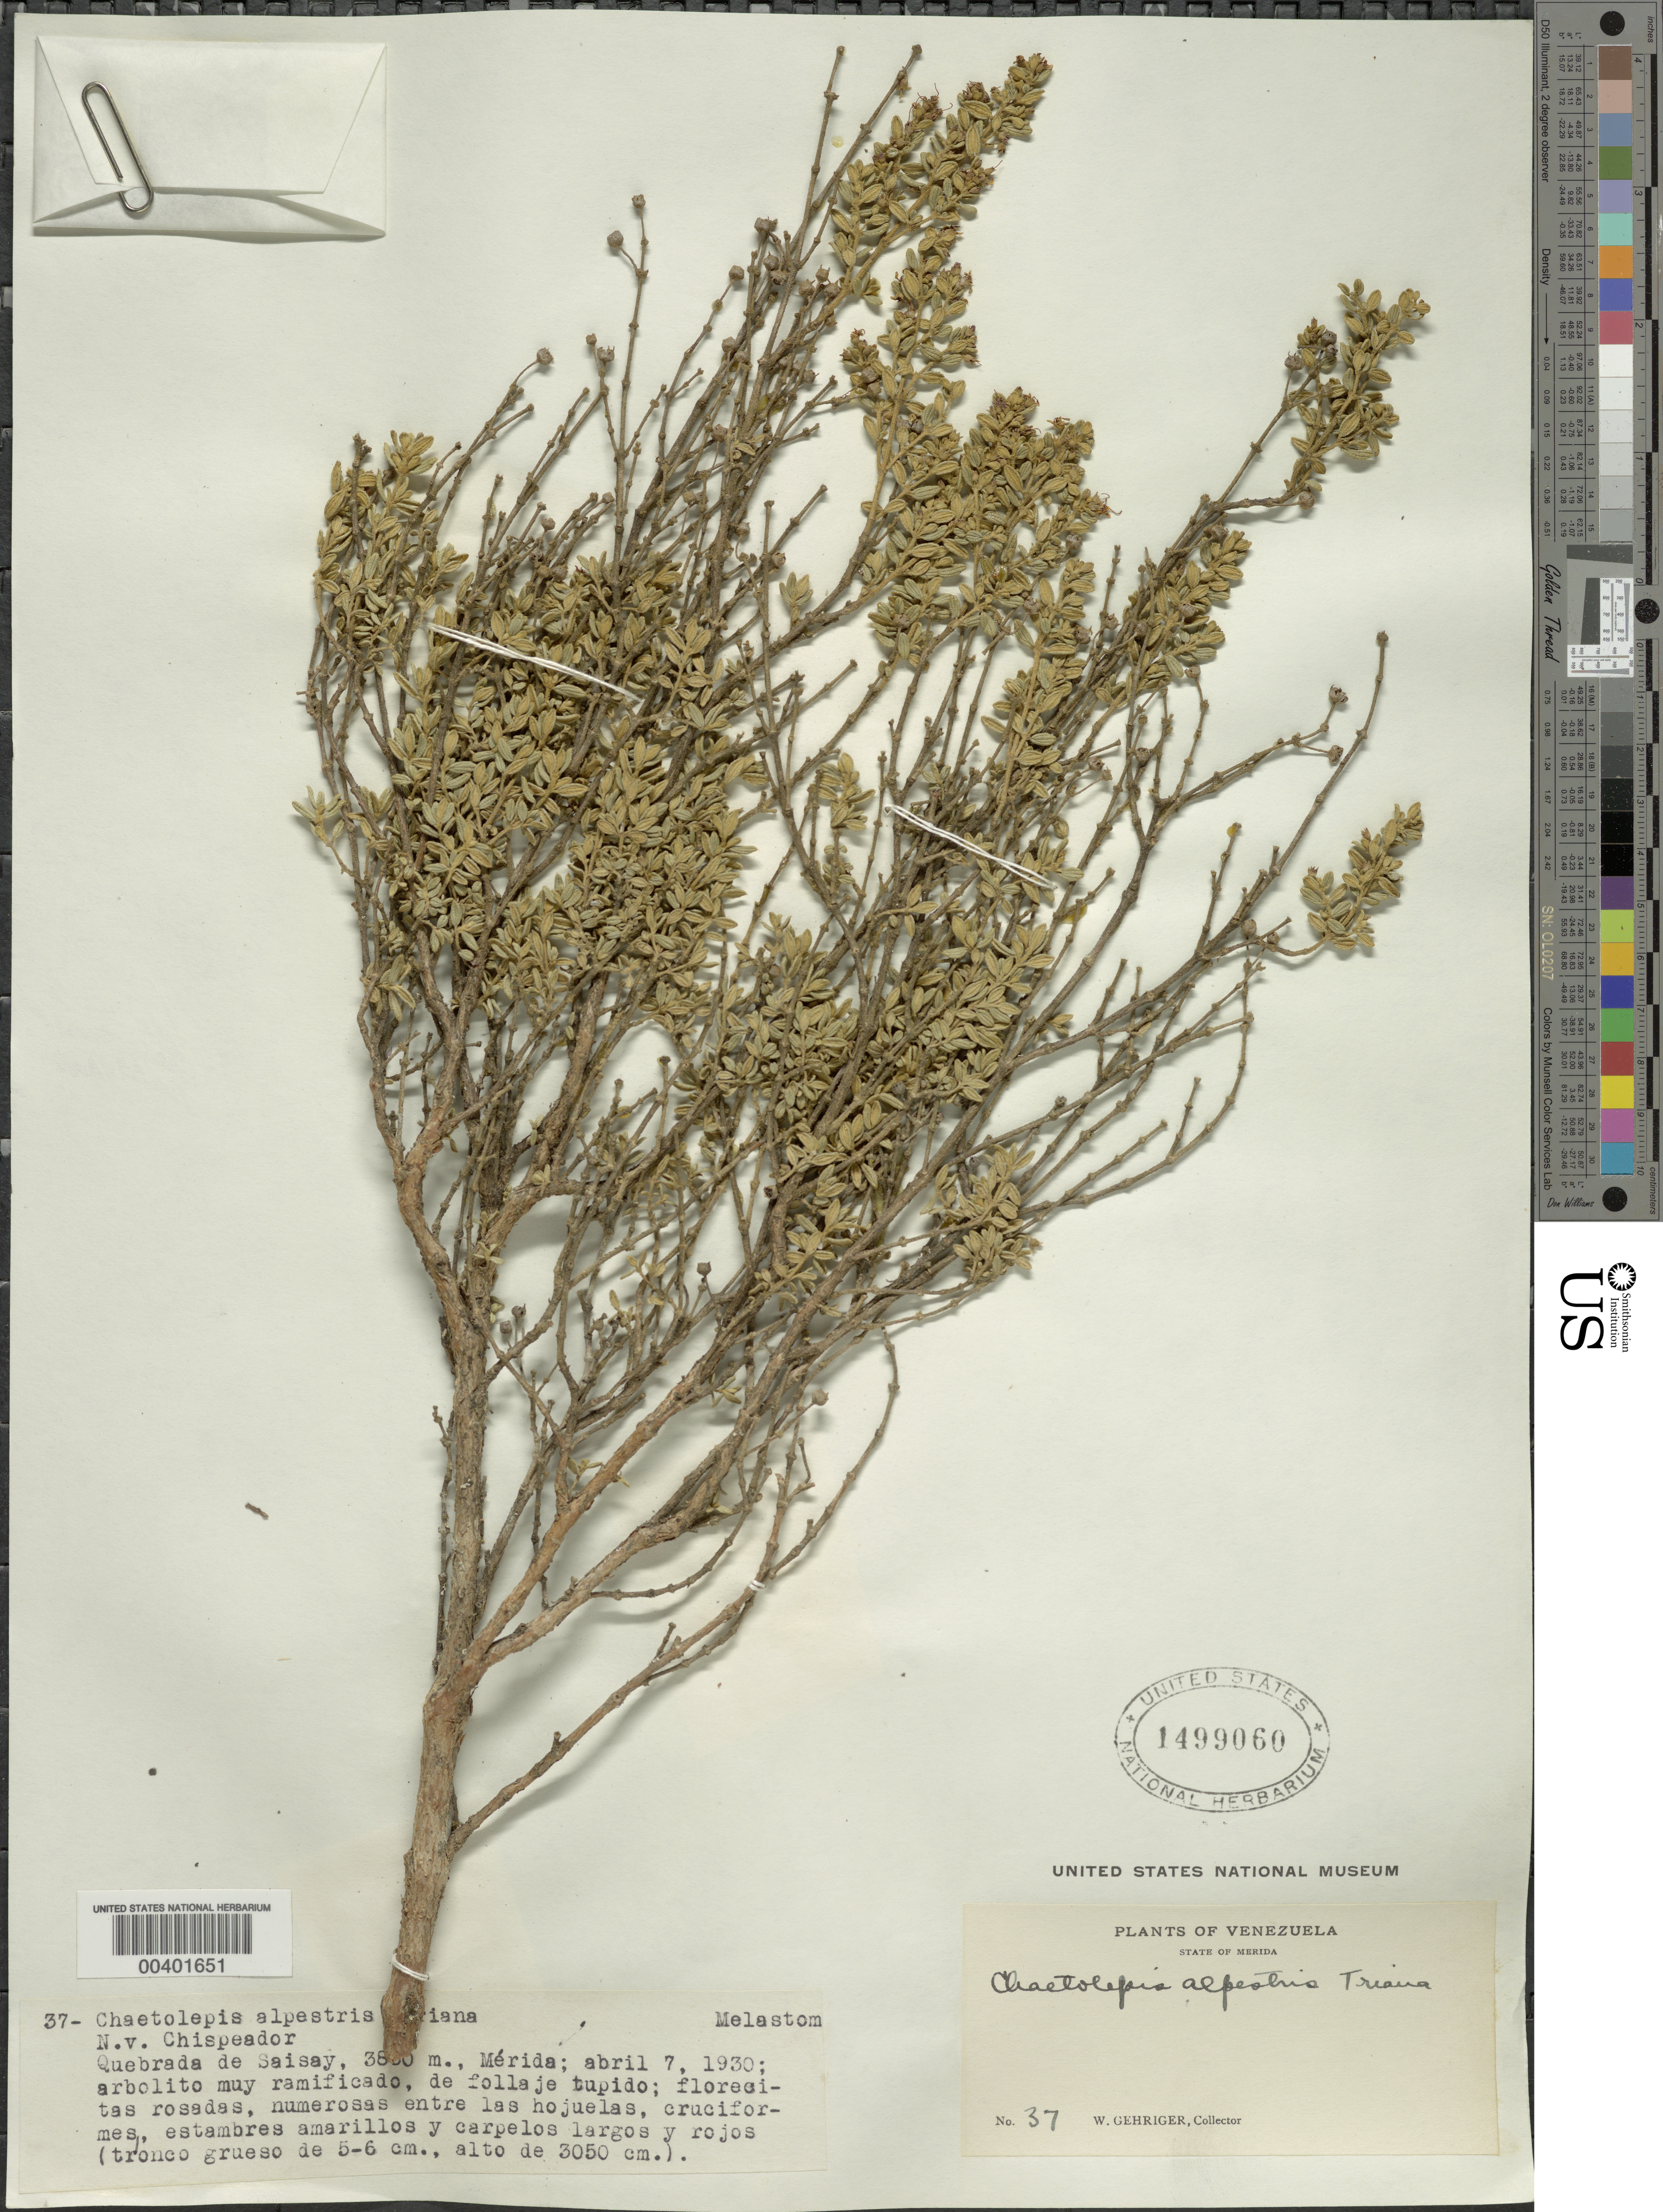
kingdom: Plantae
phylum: Tracheophyta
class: Magnoliopsida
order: Myrtales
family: Melastomataceae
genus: Chaetolepis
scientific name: Chaetolepis alpestris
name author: (H. Karst.) Triana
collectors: W. Gehriger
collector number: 37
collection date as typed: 07 Apr 1930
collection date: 1930-04-07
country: Venezuela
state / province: Mérida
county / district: Rangel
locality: Qda. Saisay Saisay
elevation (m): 3880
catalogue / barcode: US 1499060